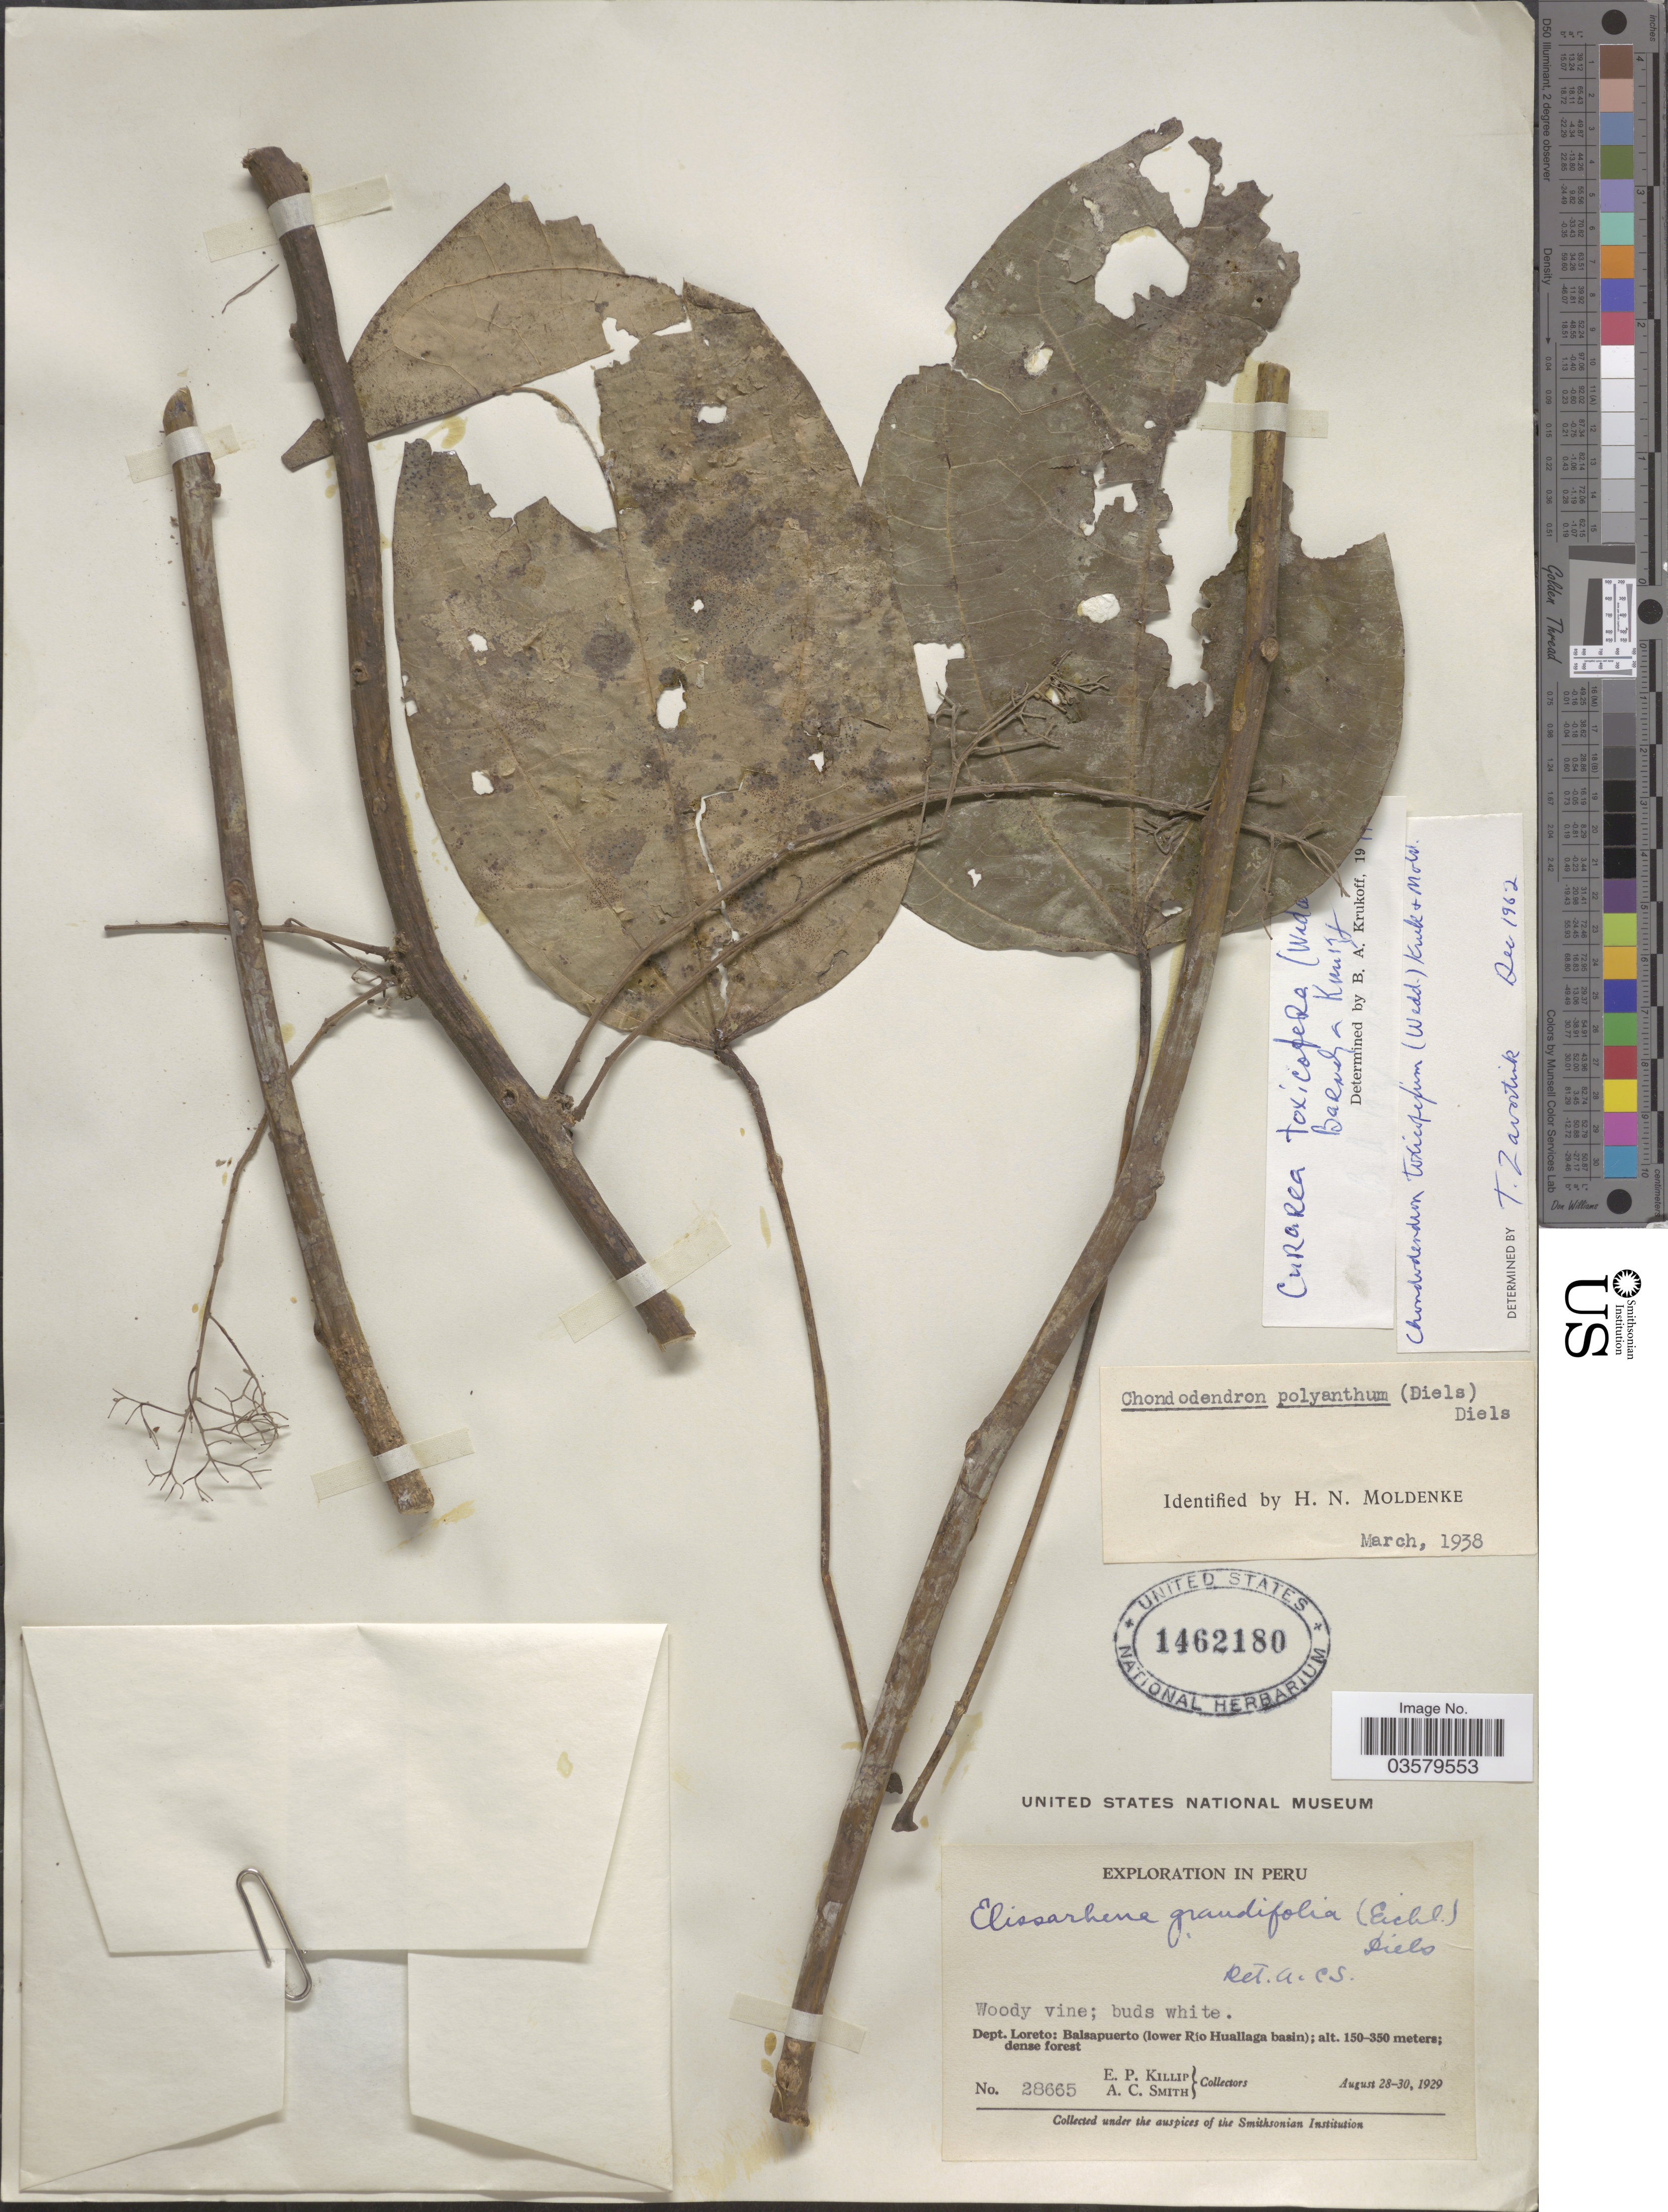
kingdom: Plantae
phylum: Tracheophyta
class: Magnoliopsida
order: Ranunculales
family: Menispermaceae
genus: Curarea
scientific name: Curarea toxicofera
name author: (Wedd.) Barneby & Krukoff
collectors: E. P. Killip & A. C. Smith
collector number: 28665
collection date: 1929-08-28/1929-08-30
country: Peru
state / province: Loreto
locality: Dept. Loreto: Balsapuerto (lower Río Huallaga basin).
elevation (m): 150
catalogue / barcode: US 1462180